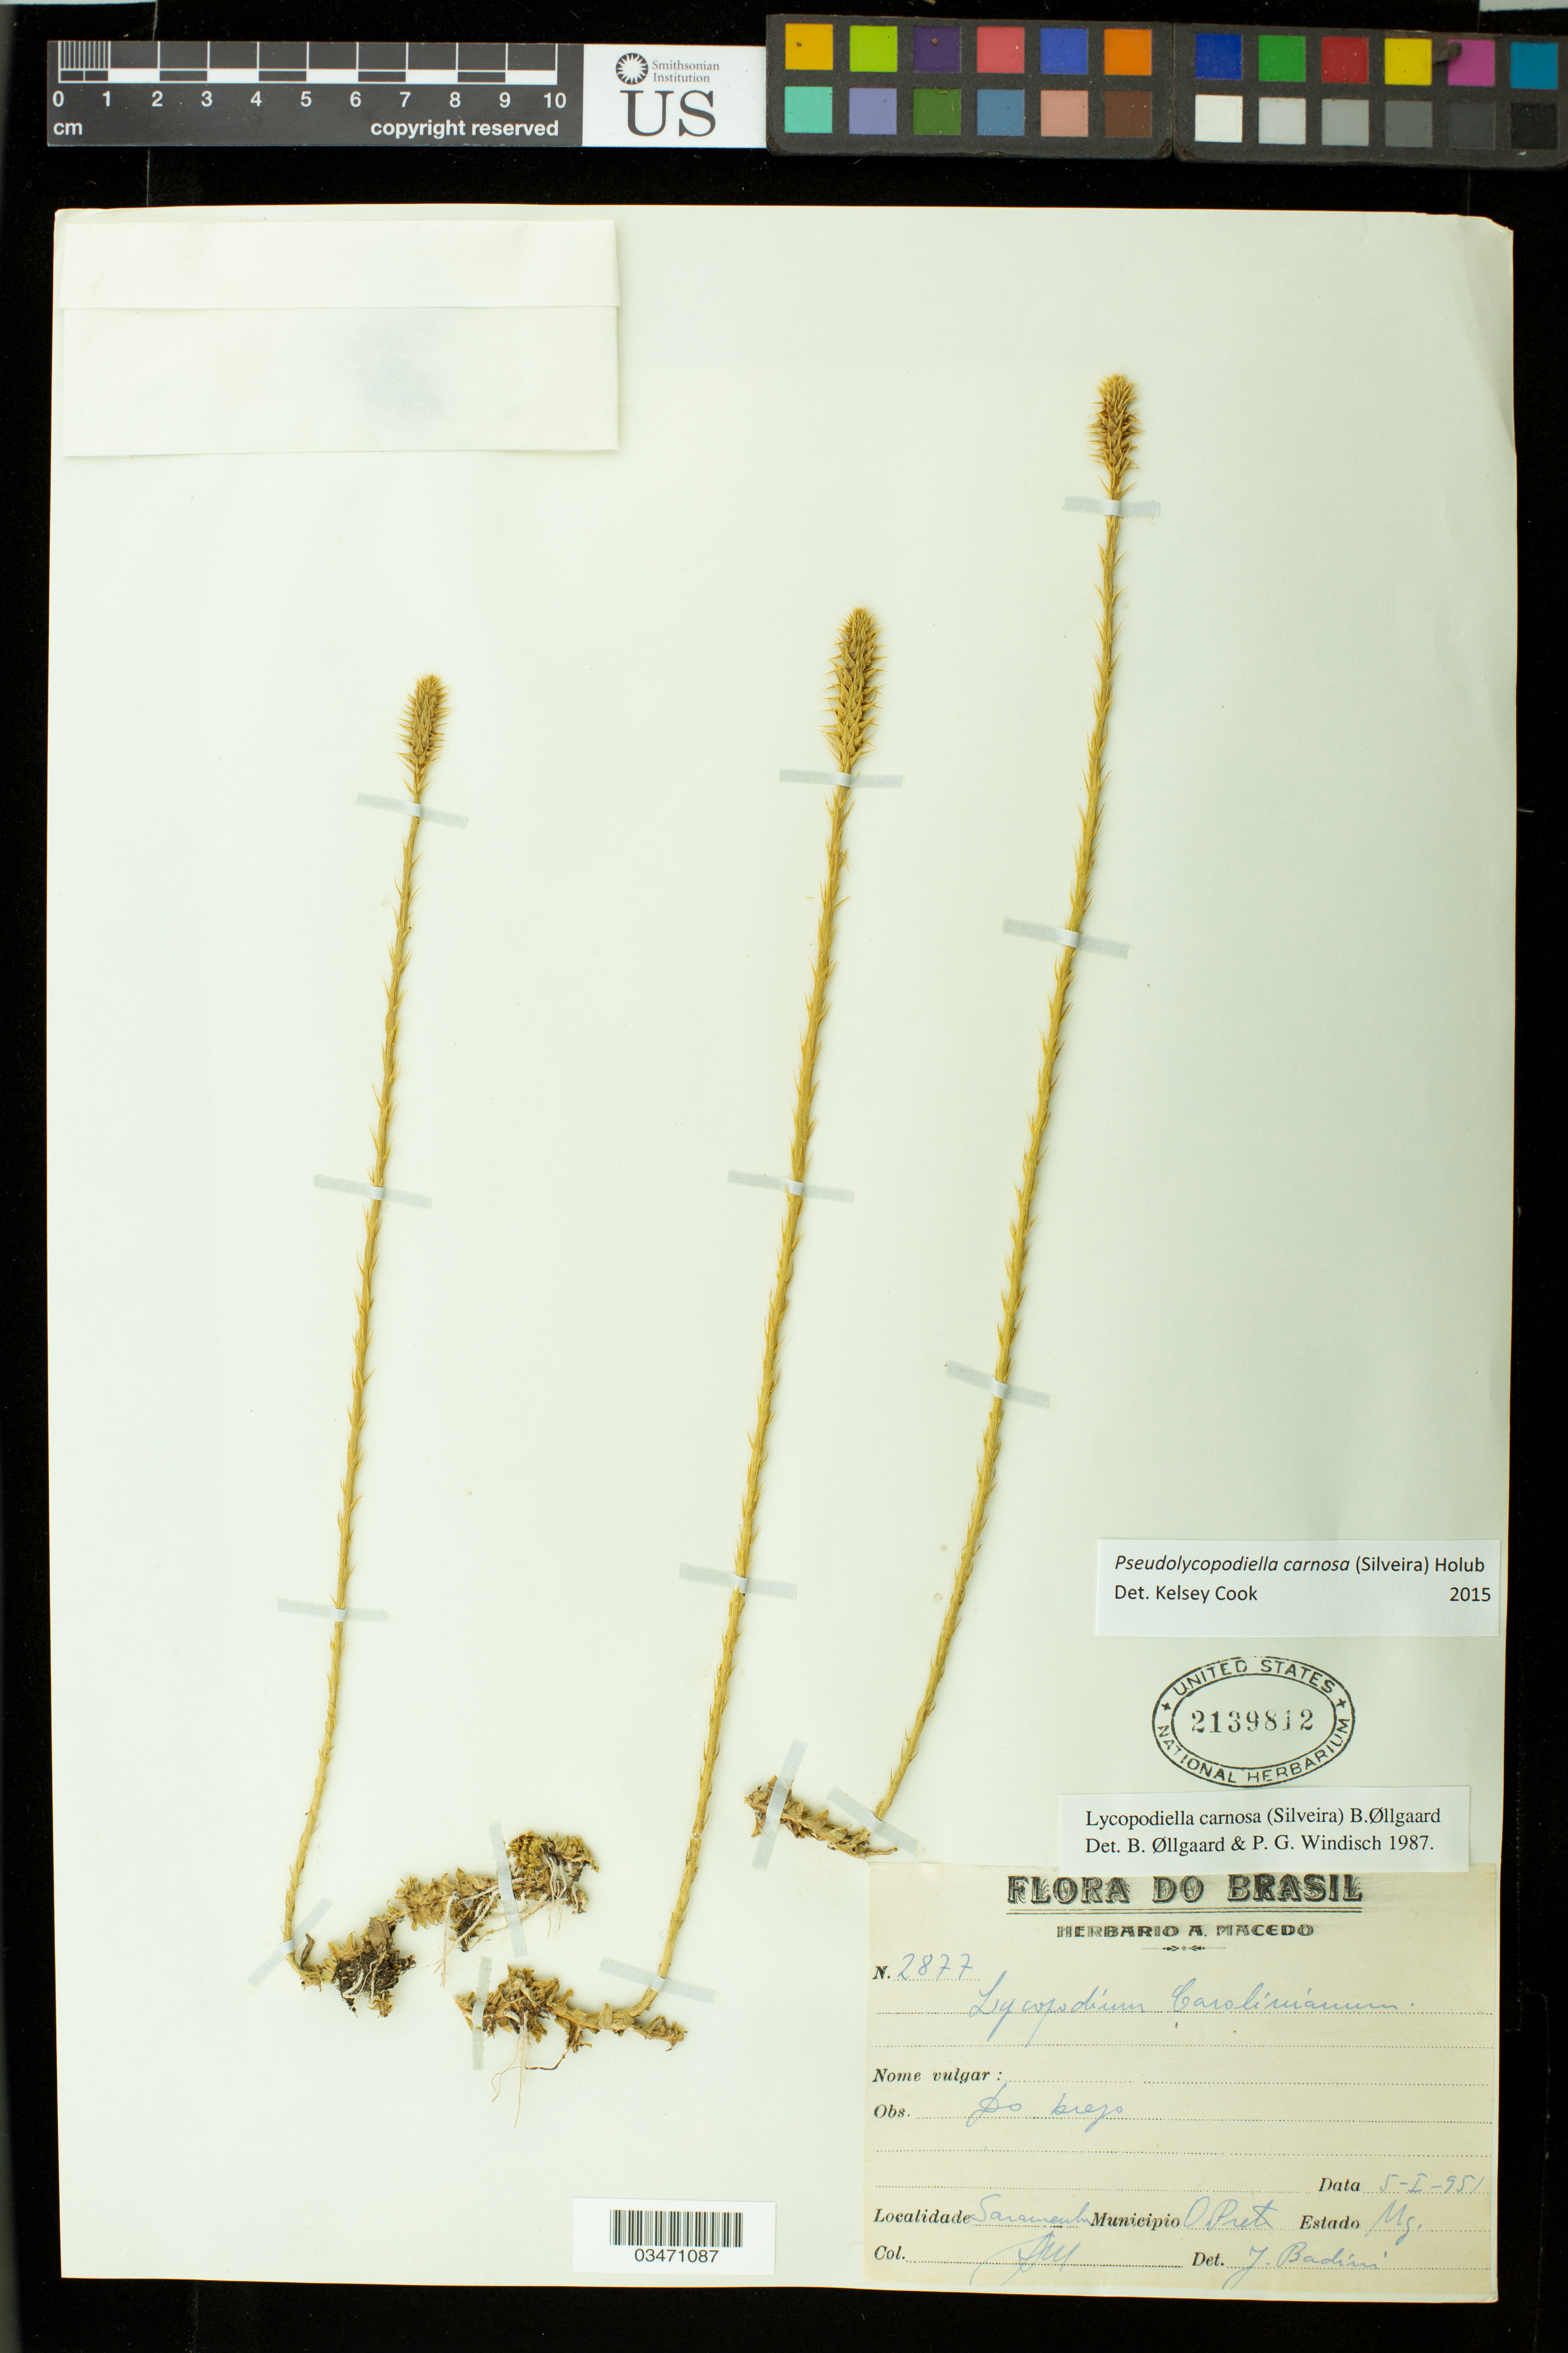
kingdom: Plantae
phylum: Tracheophyta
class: Lycopodiopsida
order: Lycopodiales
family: Lycopodiaceae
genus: Pseudolycopodiella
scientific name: Pseudolycopodiella carnosa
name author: (Silveira) Holub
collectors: A. Macedo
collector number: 2877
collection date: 1951-01-05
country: Brazil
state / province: Minas Gerais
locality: Saramenha, Municipio O. Preto.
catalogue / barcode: US 2139812